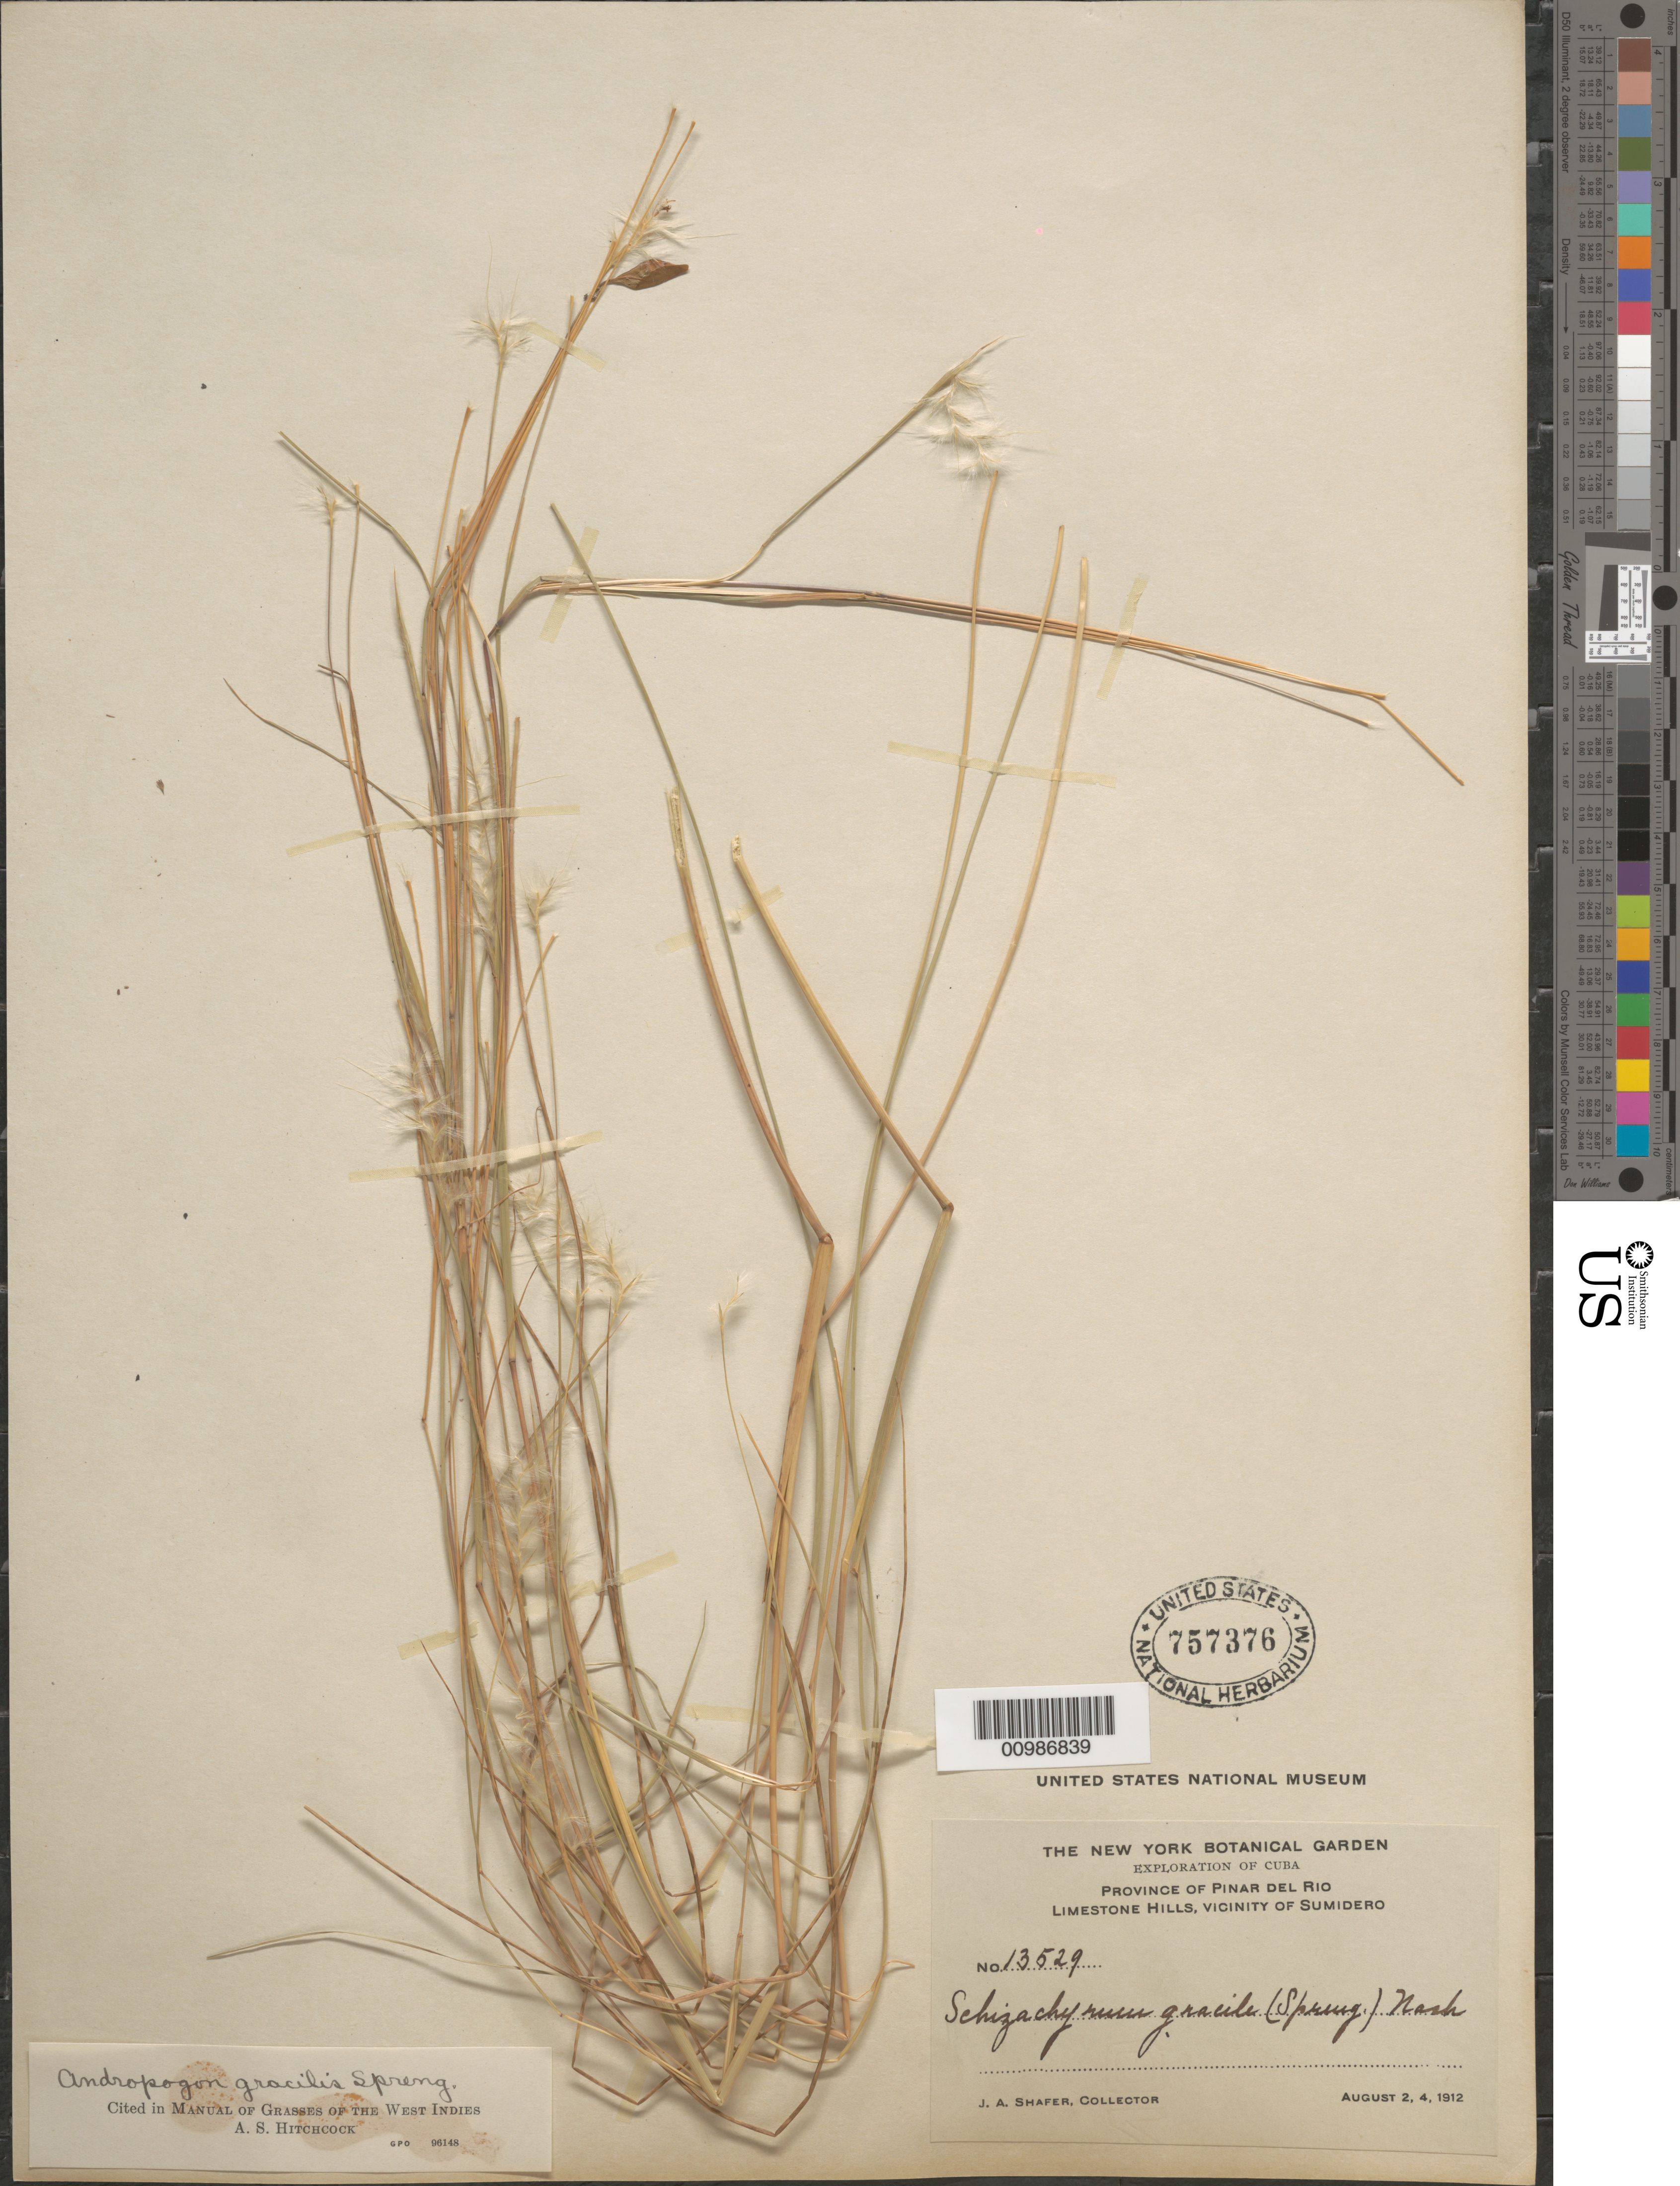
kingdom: Plantae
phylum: Tracheophyta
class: Liliopsida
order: Poales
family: Poaceae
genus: Andropogon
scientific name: Andropogon gracilis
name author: Spreng.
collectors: J. A. Shafer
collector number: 13529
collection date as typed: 02 Aug 1912 and04 Aug 1912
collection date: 1912-08-02,1912-08-04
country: Cuba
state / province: Pinar del Rio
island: Cuba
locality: Vicinity of Sumidero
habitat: Limestone hills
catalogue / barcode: US 757376